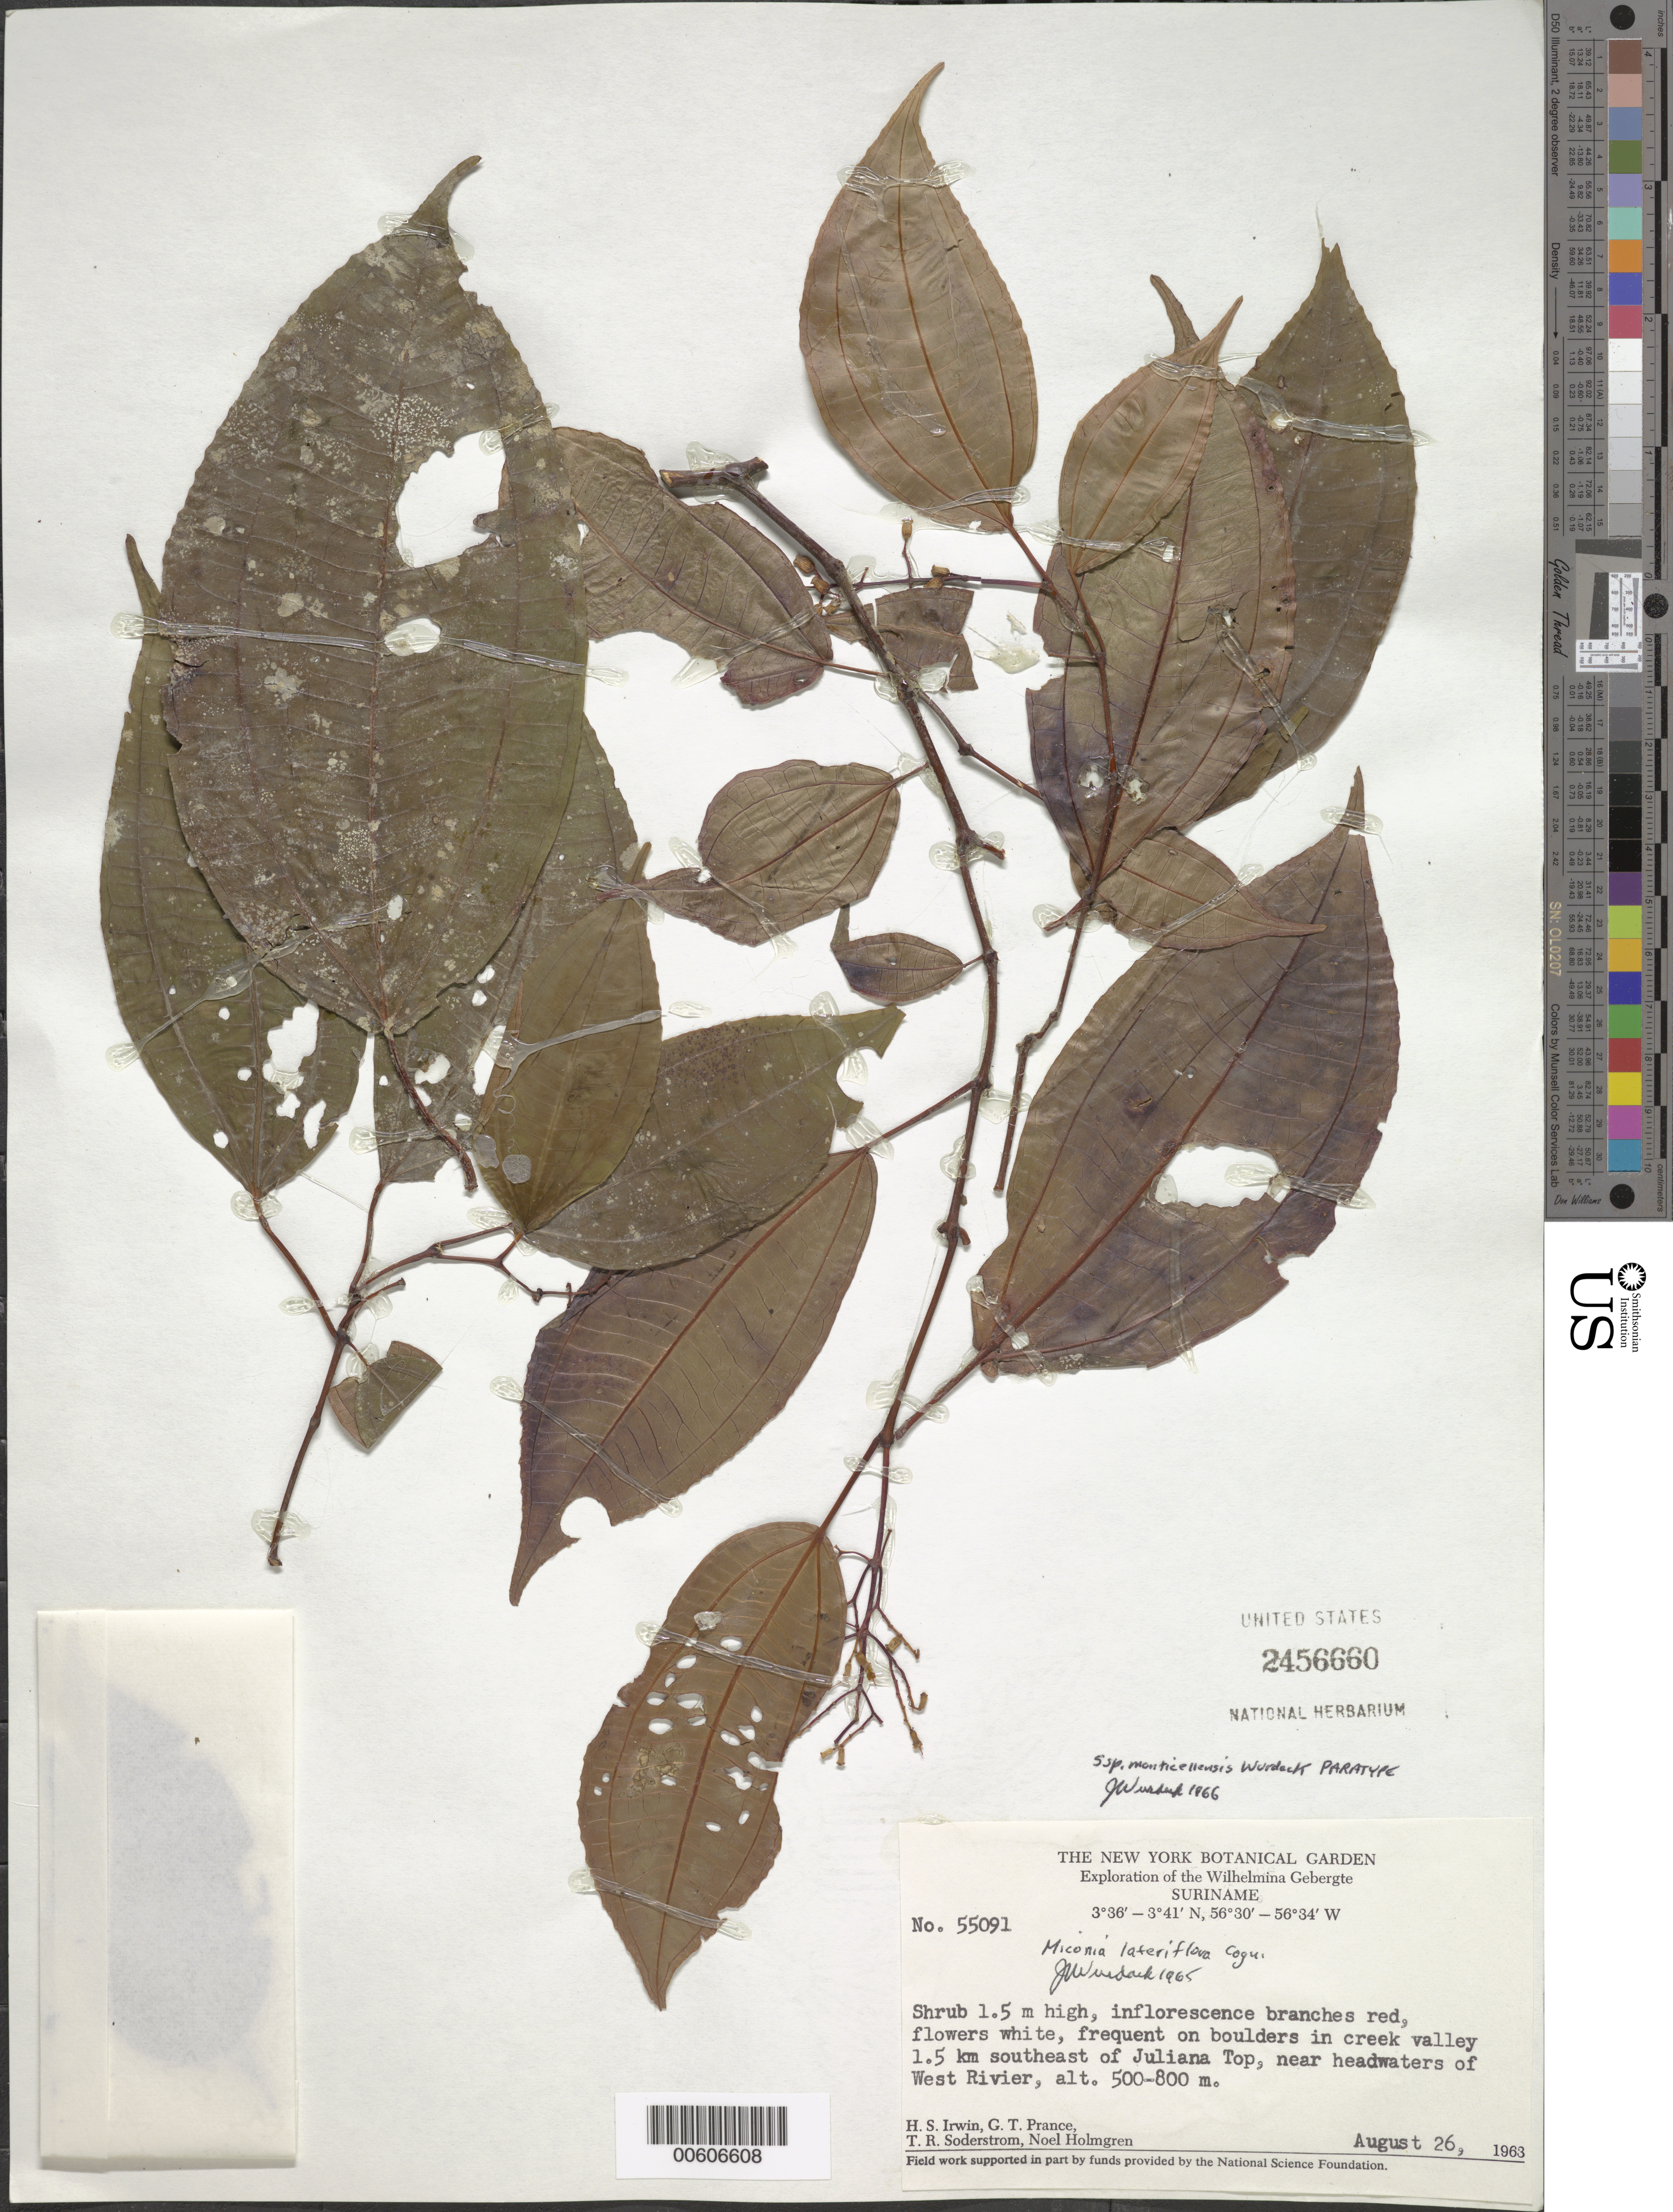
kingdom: Plantae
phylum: Tracheophyta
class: Magnoliopsida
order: Myrtales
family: Melastomataceae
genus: Miconia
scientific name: Miconia lateriflora subsp. monticellensis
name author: Wurdack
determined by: Wurdack, John J., (US), US (UNITED STATES)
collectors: H. Irwin, G. T. Prance, T. R. Soderstrom & N. H. Holmgren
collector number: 55091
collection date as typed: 26-Aug-63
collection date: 1963-08-26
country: Suriname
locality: Juliana Top, 1.5 km SE of, near headwaters of West River, Wilhelmina Gebergte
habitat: Boulders in creek valley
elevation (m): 500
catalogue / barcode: US 2456660